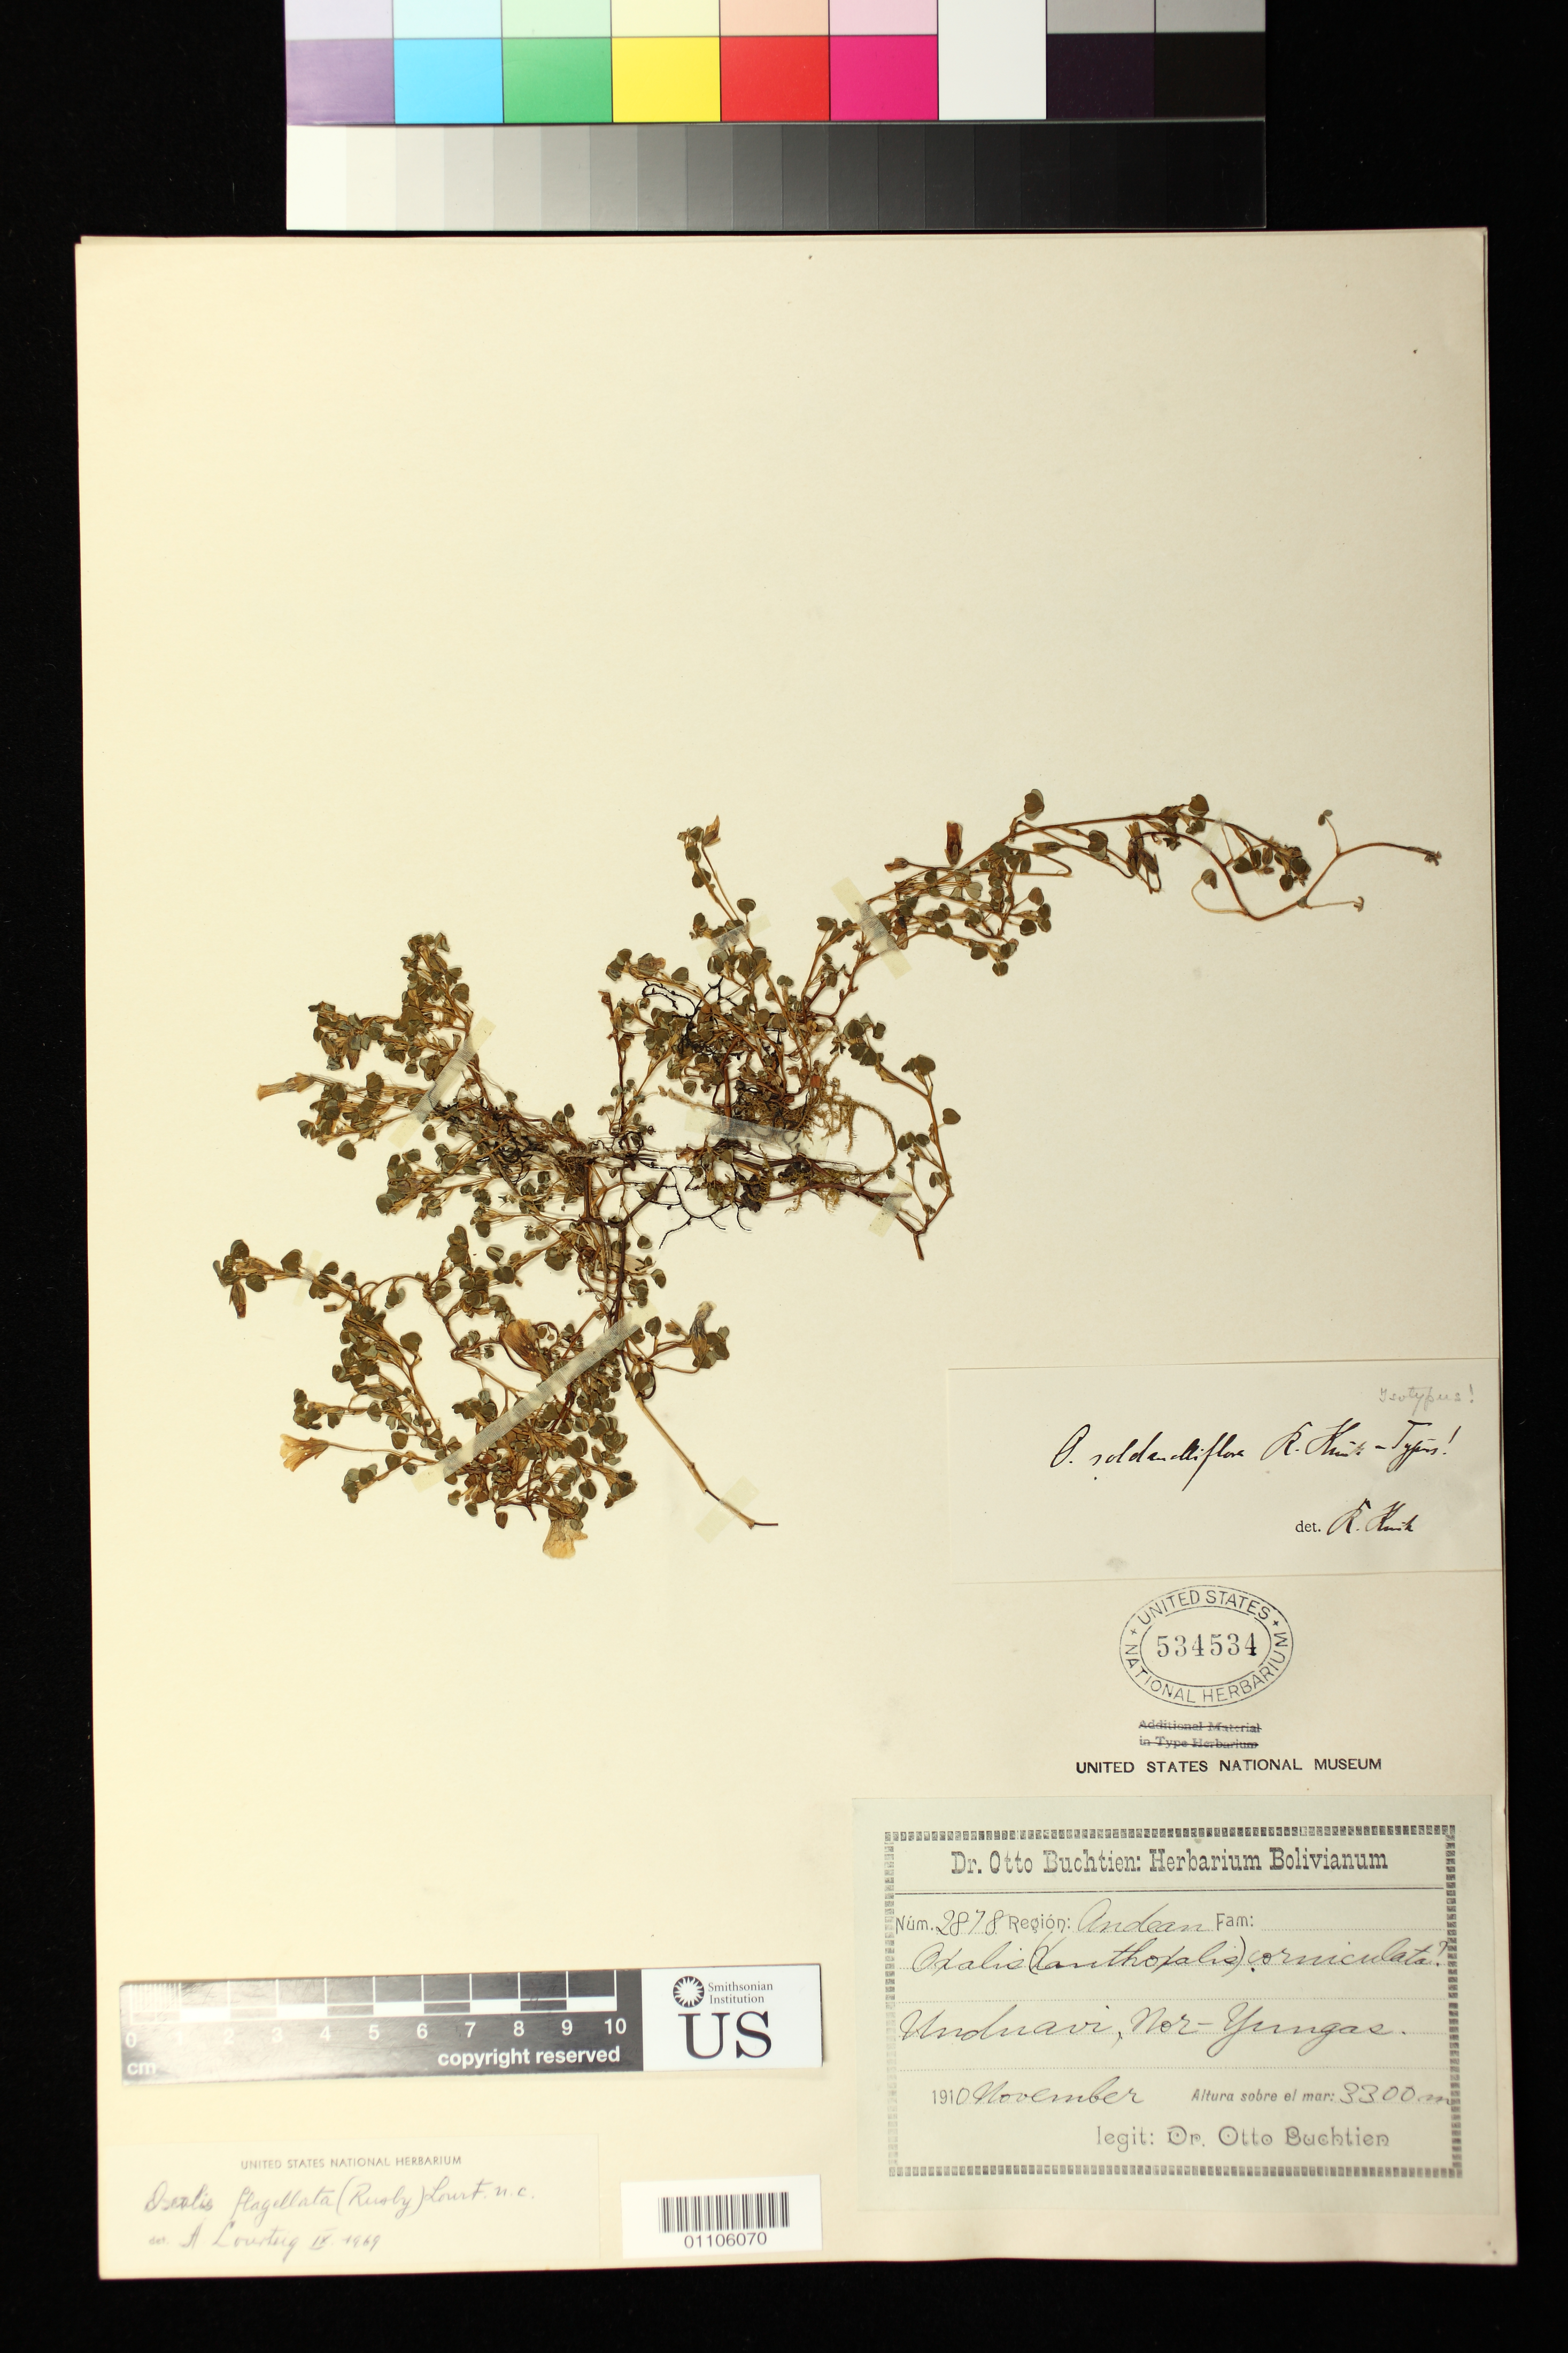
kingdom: Plantae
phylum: Tracheophyta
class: Magnoliopsida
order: Oxalidales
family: Oxalidaceae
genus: Oxalis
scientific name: Oxalis soldanelliflora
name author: R. Knuth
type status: Isotype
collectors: O. Buchtien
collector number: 2878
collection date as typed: Nov 1910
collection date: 1910-11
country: Bolivia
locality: Unduavi, Nor-Yungas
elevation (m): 3300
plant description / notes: Of 2 duplicate of the type collection at US, USNH 534534 was annotated by Knuth as "Typus" but protologue explicitly cites (only) USNH 1156729 as the type.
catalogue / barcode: US 534534